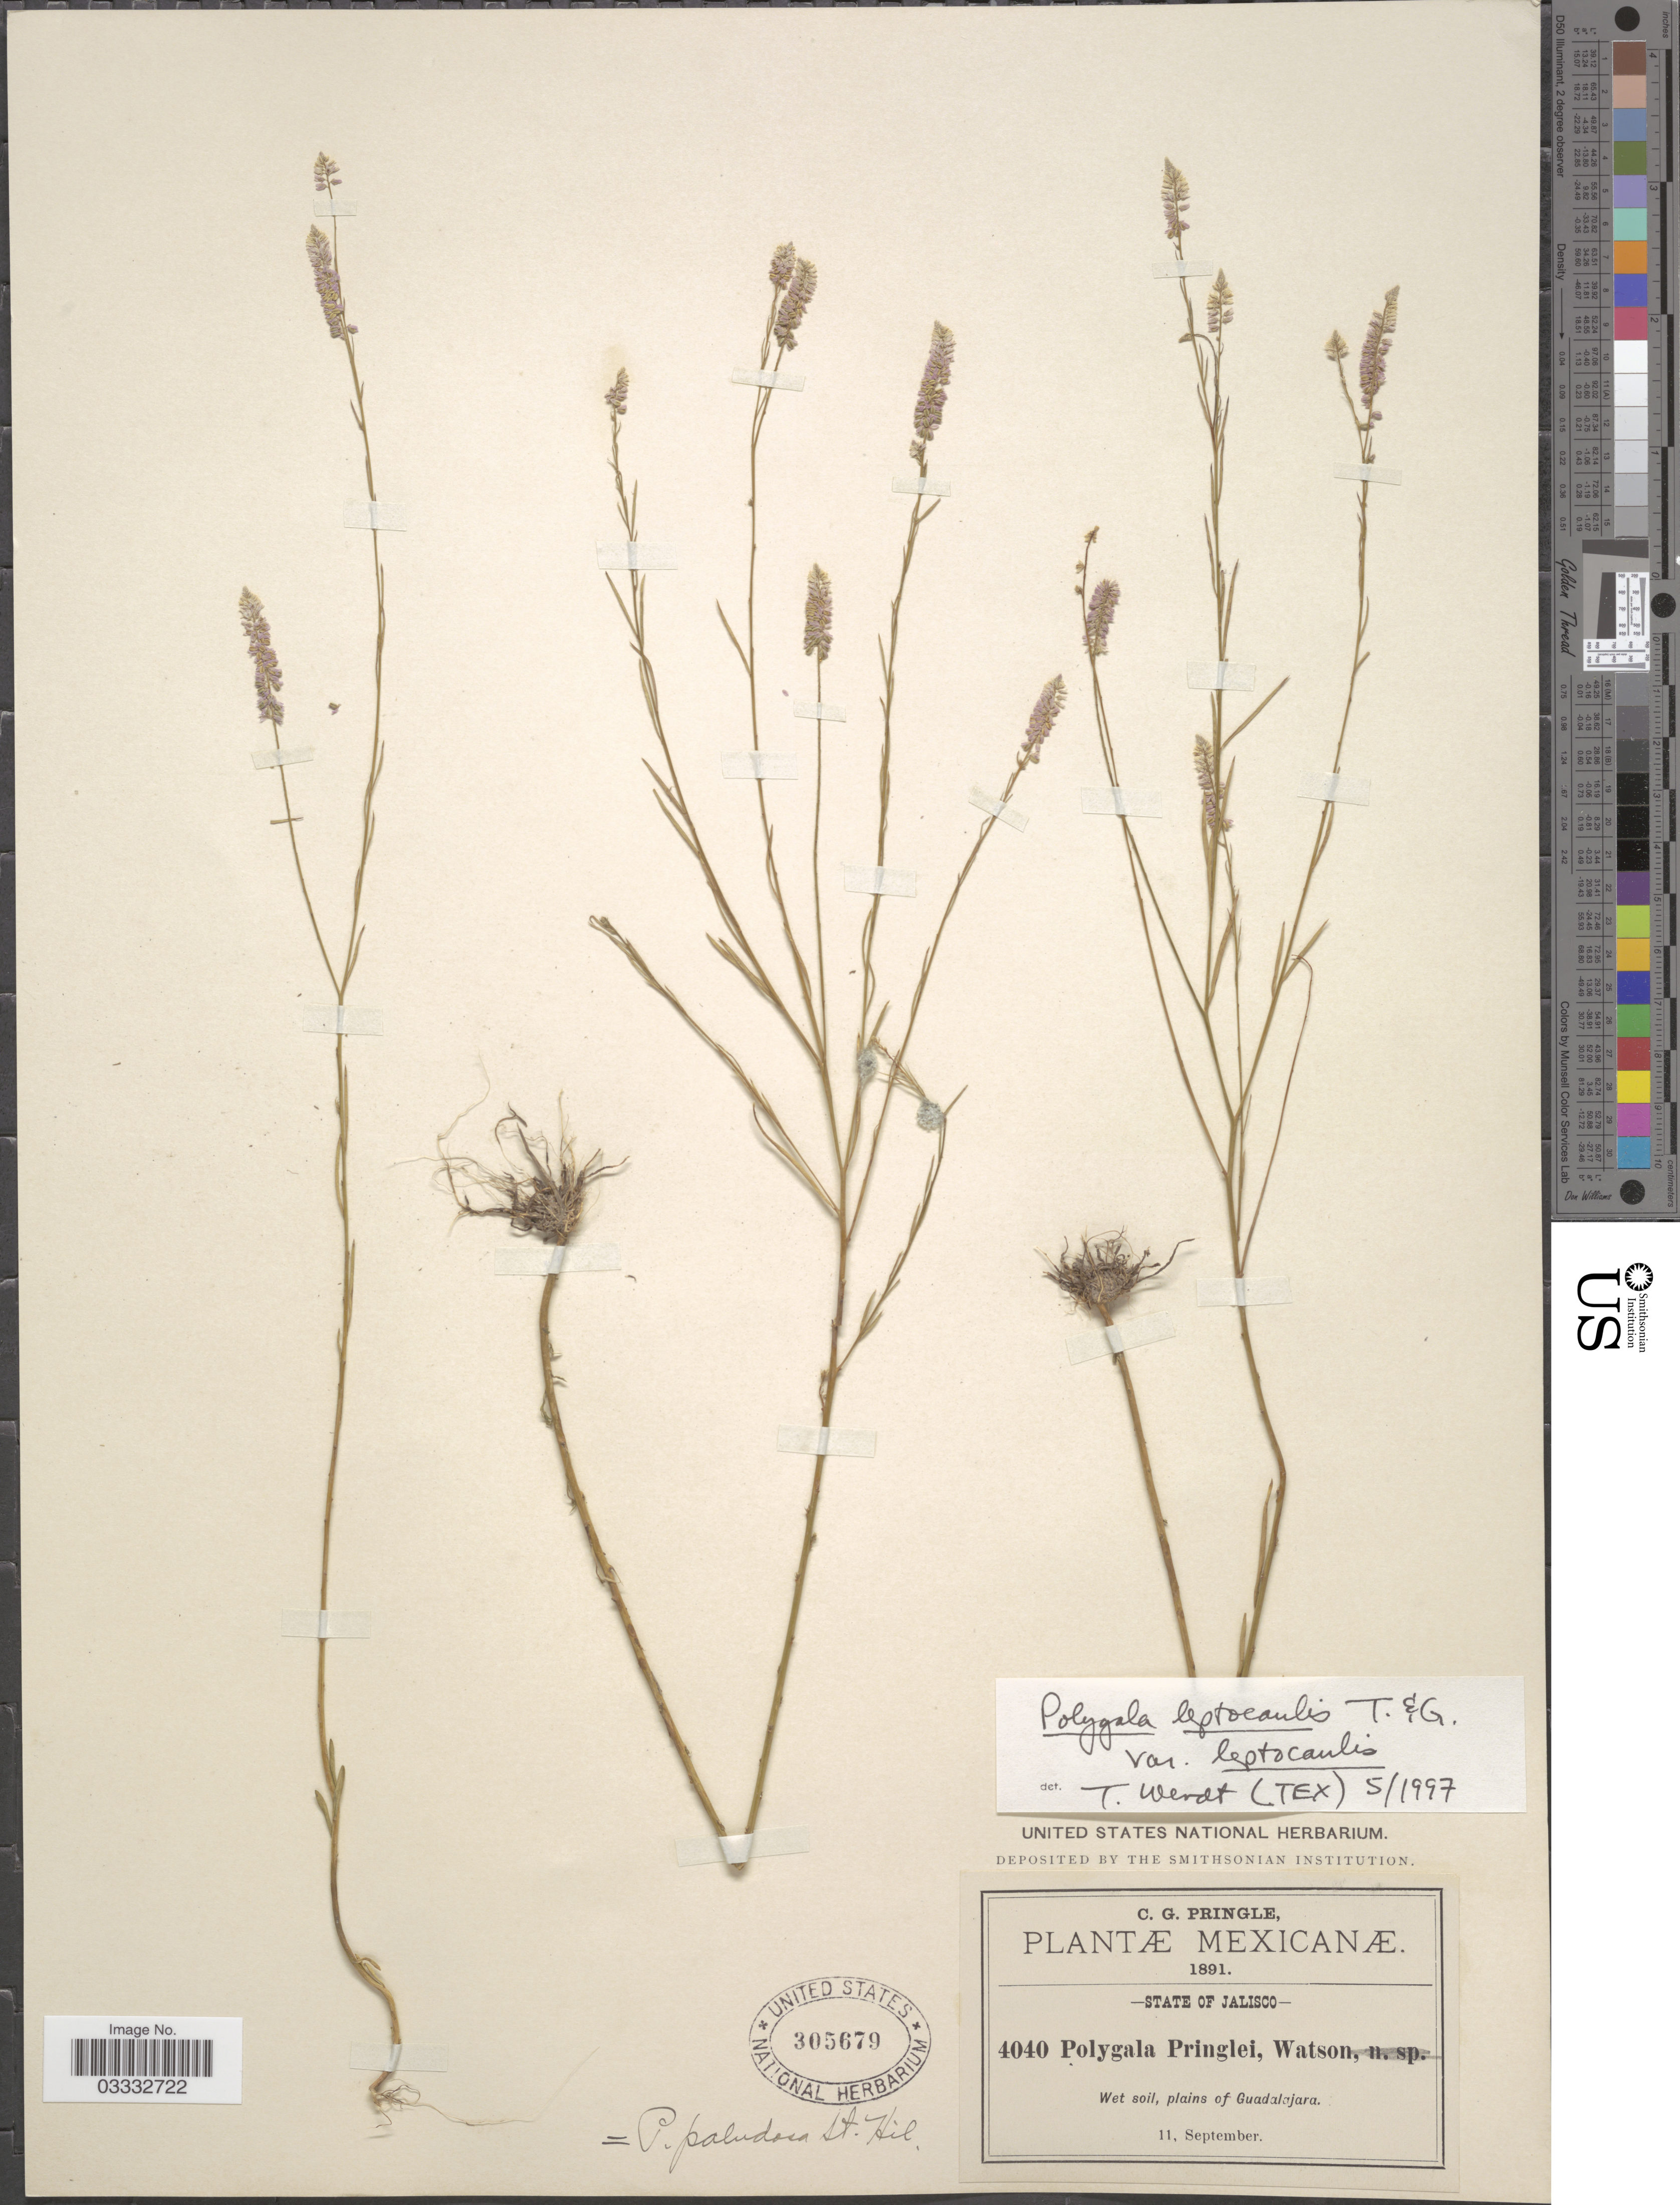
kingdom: Plantae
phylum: Tracheophyta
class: Magnoliopsida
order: Fabales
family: Polygalaceae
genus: Polygala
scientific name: Polygala leptocaulis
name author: Torr. & A. Gray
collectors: C. G. Pringle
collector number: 4040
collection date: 1891-09-11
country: Mexico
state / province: Jalisco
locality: Plains of Guadalajara.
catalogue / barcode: US 305679